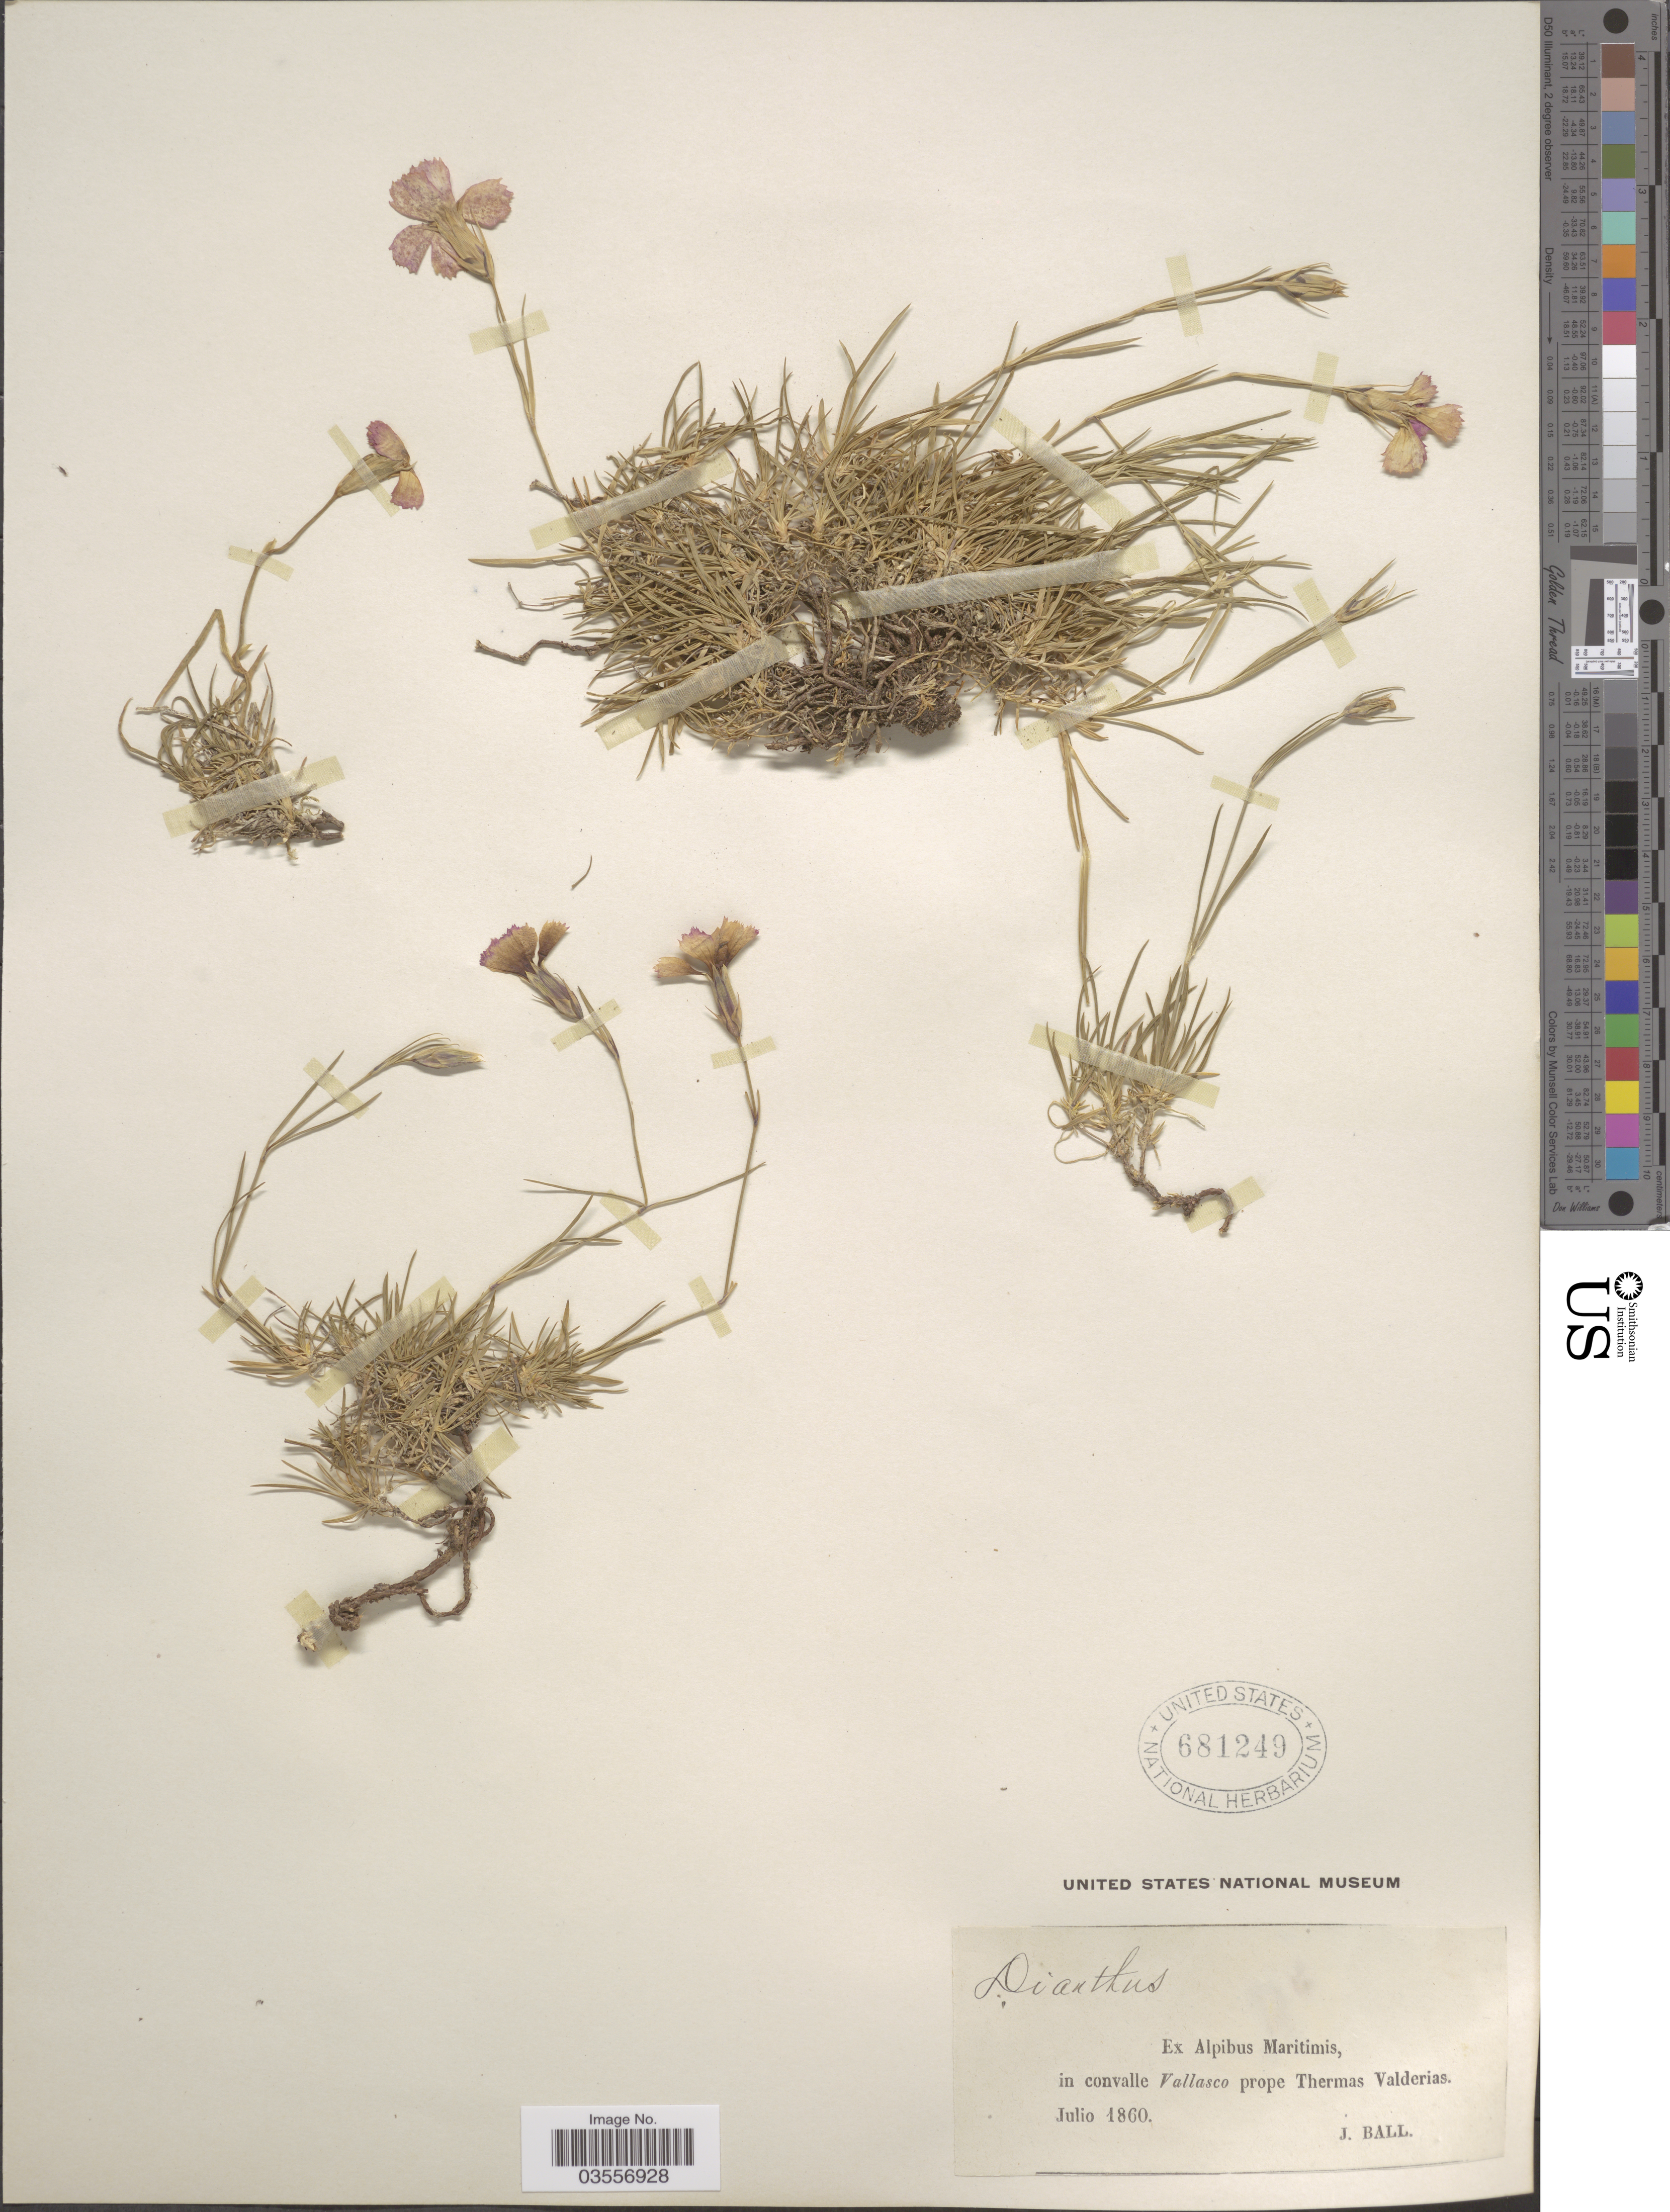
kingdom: Plantae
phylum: Tracheophyta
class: Magnoliopsida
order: Caryophyllales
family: Caryophyllaceae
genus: Dianthus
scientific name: Dianthus sp.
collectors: J. Ball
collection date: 1860-07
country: Italy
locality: Ex Alpibus Maritimis, in convalle Vallasco prope Thermas Valderias.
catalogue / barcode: US 681249